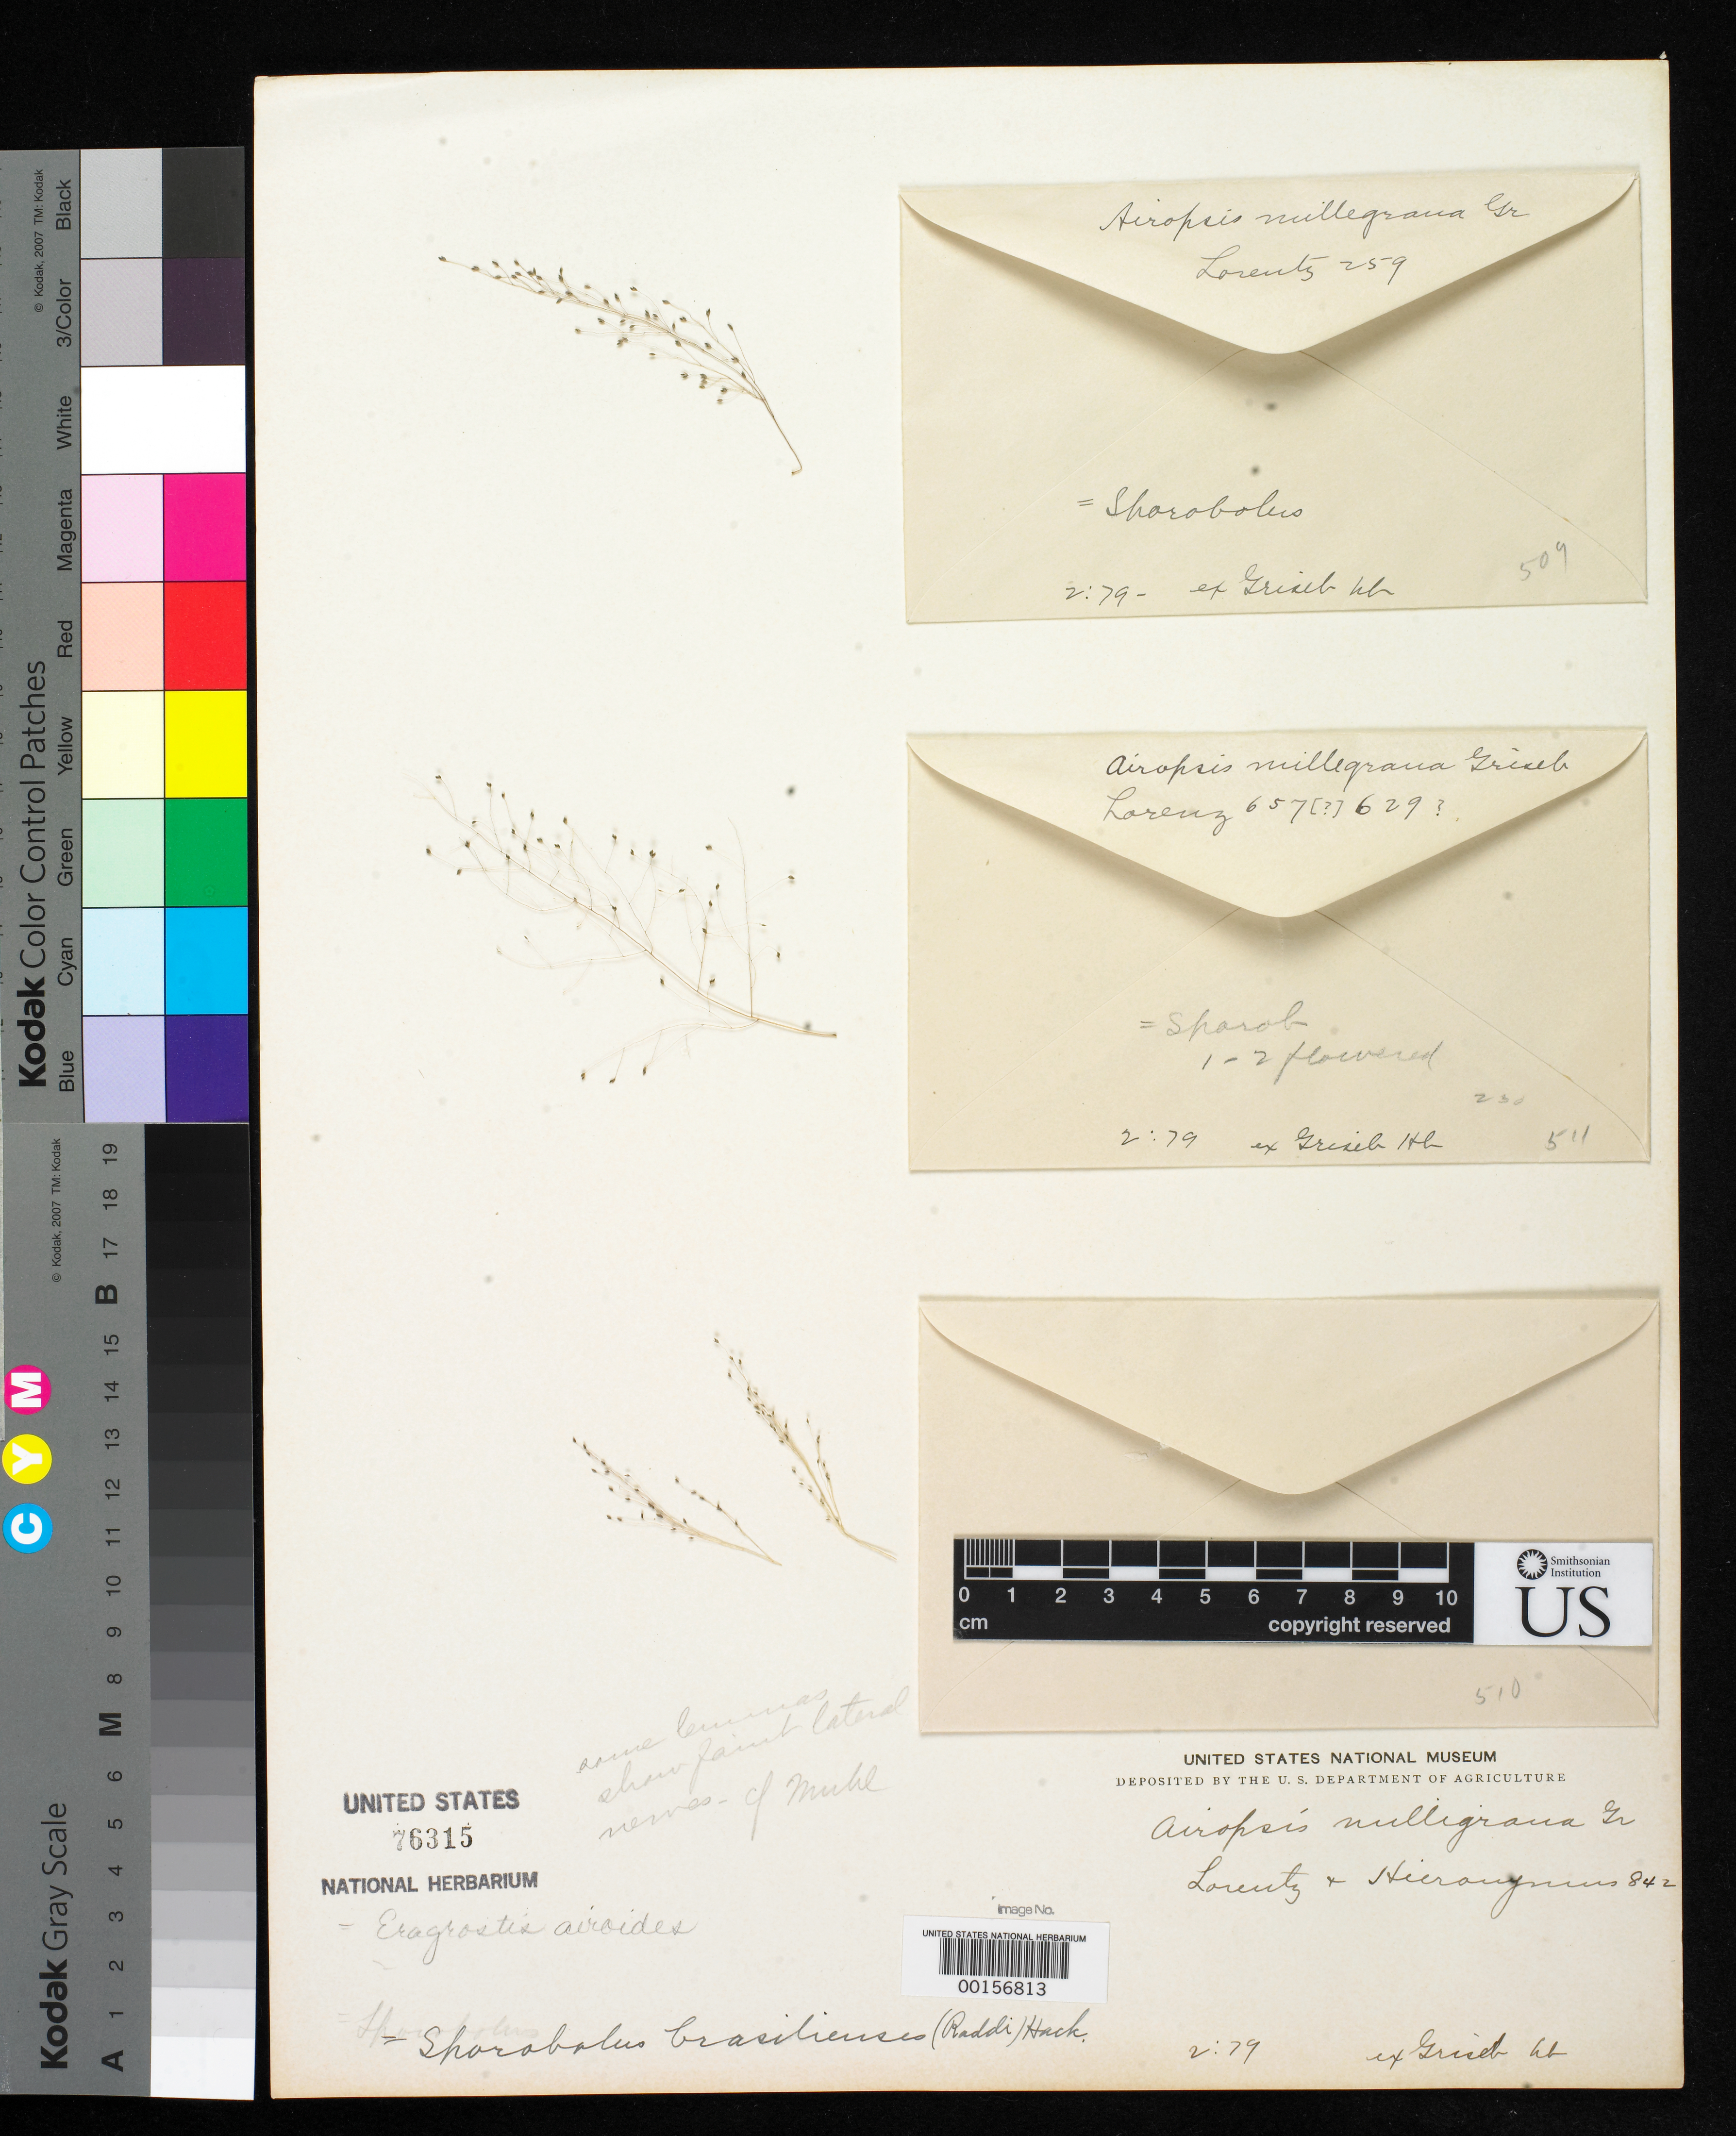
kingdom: Plantae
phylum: Tracheophyta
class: Liliopsida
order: Poales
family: Poaceae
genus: Airopsis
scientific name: Airopsis millegrana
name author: Griseb.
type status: Type Fragment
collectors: P. G. Lorentz & G. H. Hieronymus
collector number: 842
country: Argentina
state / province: Tucumán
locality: In monte Cuesta de Berico.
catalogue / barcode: US 76315